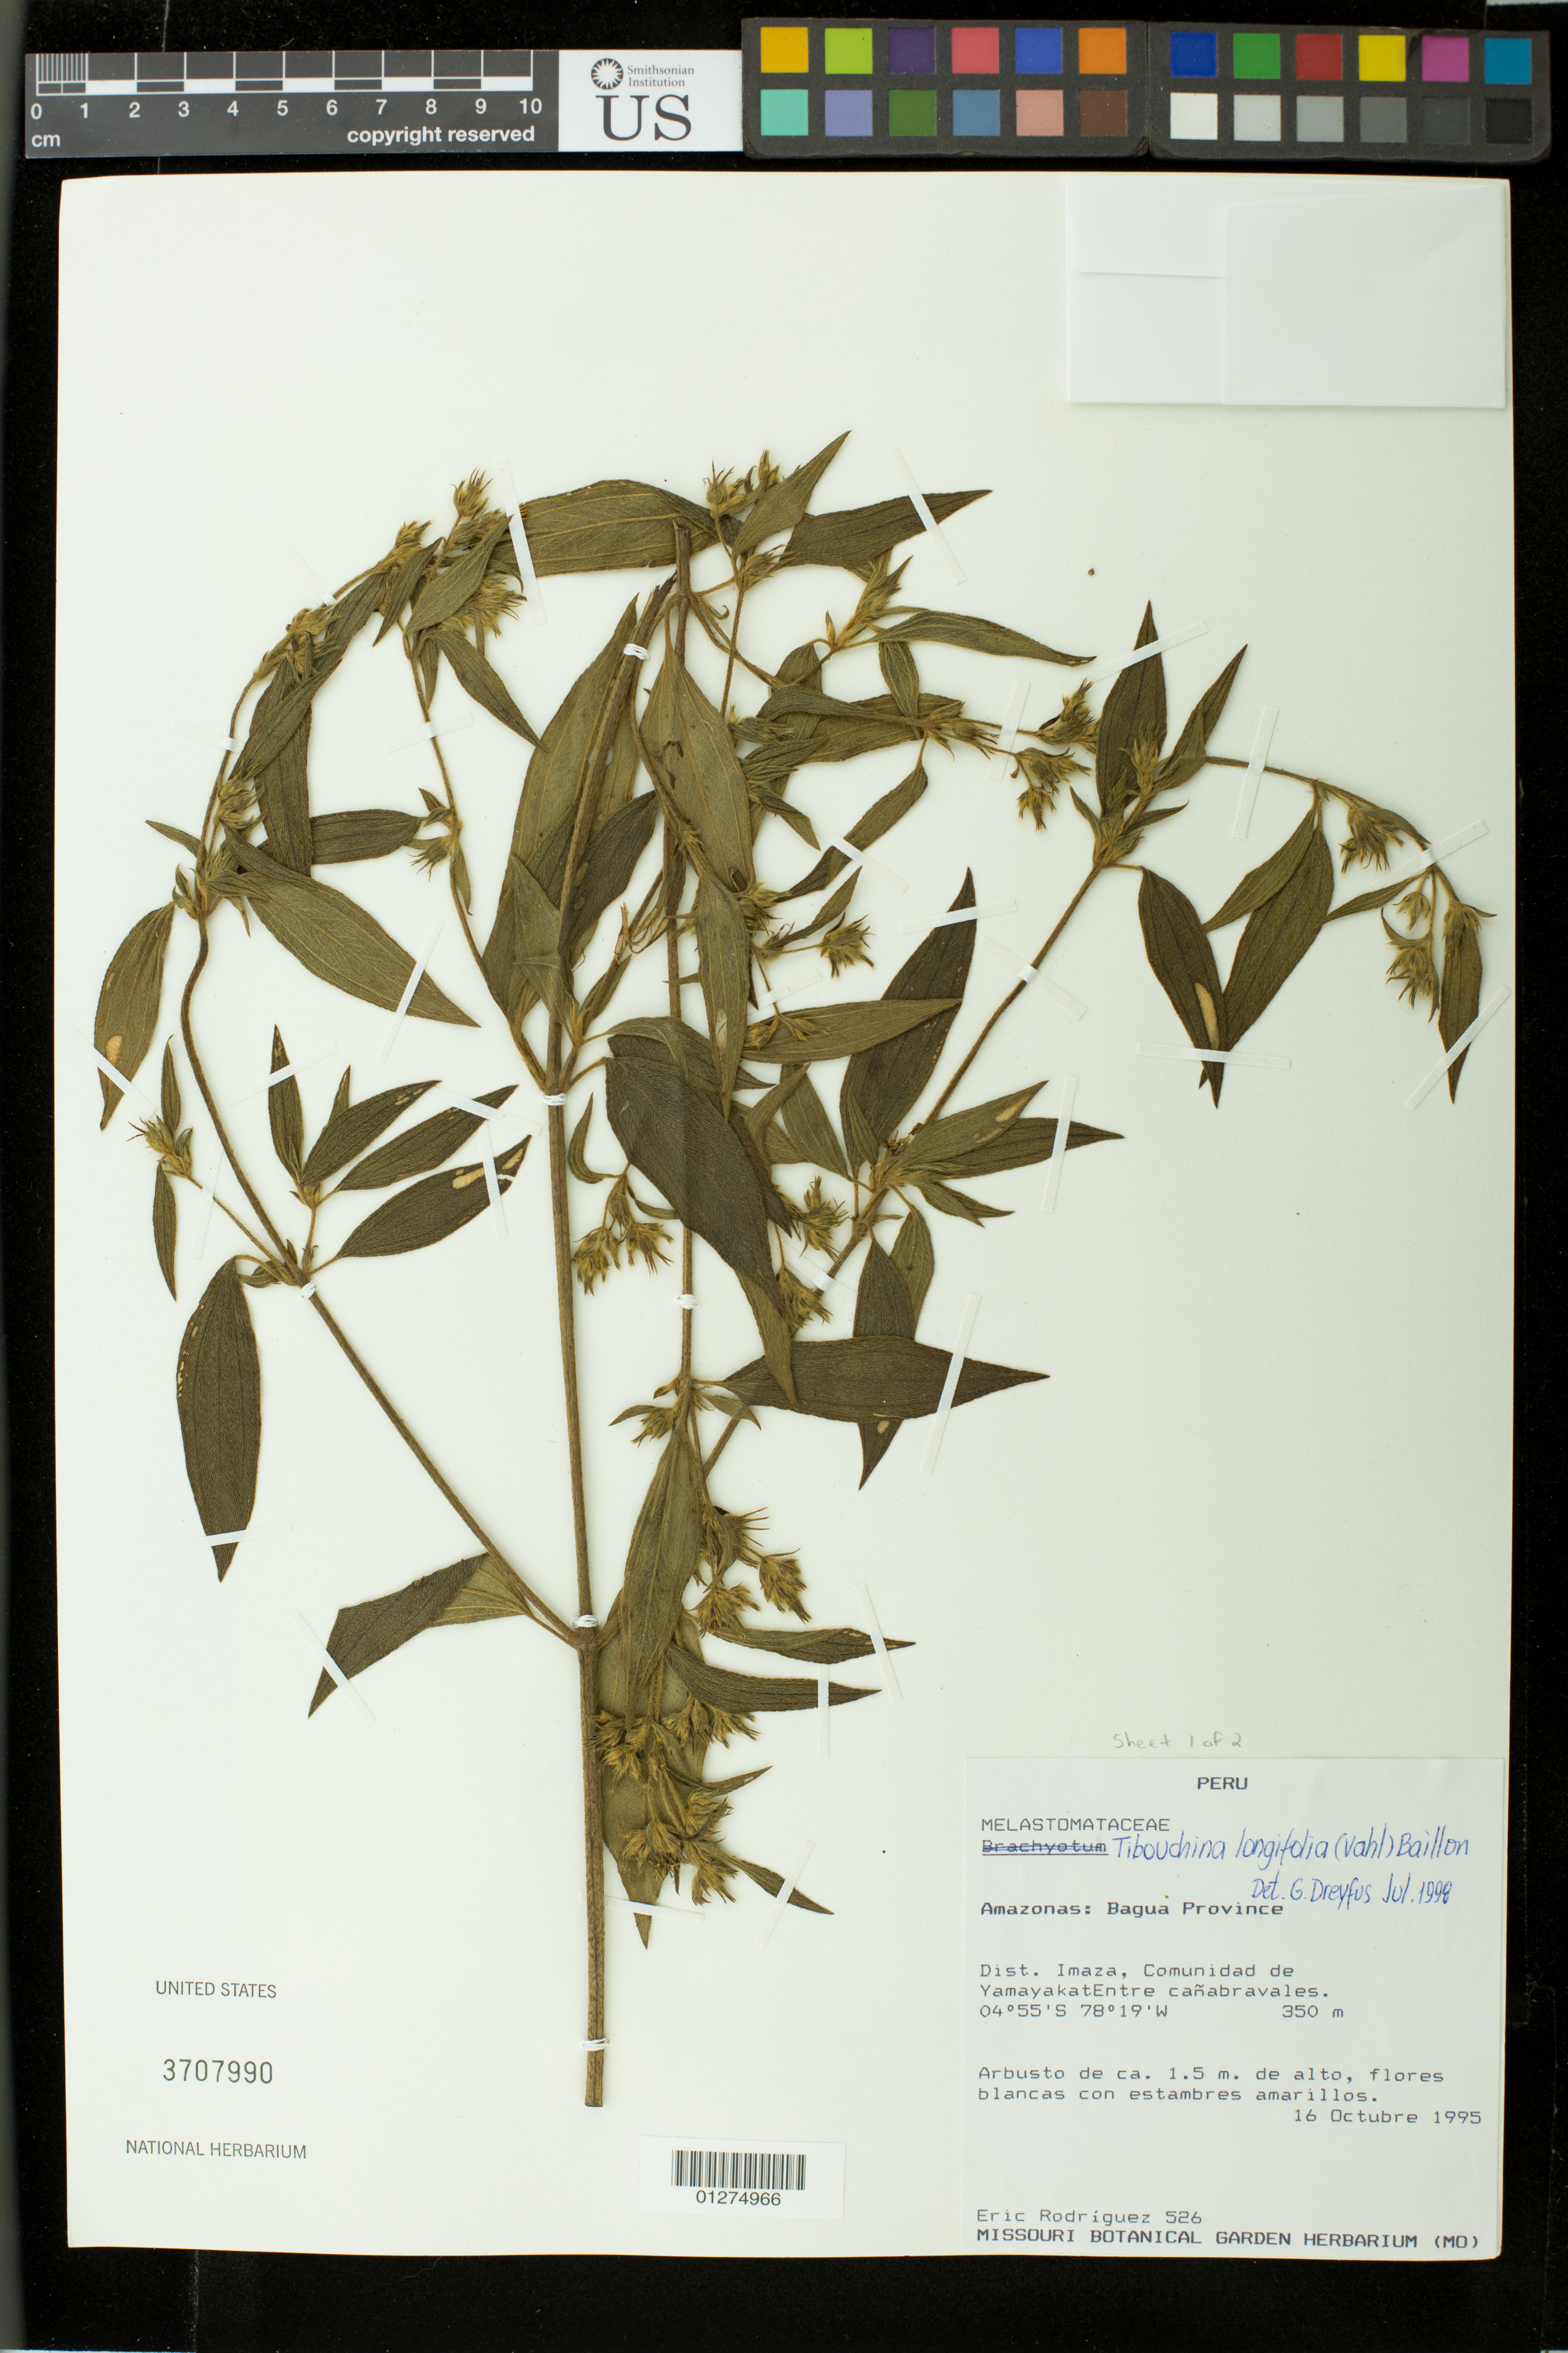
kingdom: Plantae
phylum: Tracheophyta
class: Magnoliopsida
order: Myrtales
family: Melastomataceae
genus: Chaetogastra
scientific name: Chaetogastra longifolia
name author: (Vahl) DC.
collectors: E. Rodriguez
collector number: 526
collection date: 1995-10-16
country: Peru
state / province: Amazonas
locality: Bagua Province, Dist. Imaza, Comunidad de Yamayakat Entre cañabravales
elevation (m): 350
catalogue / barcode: US 3707990